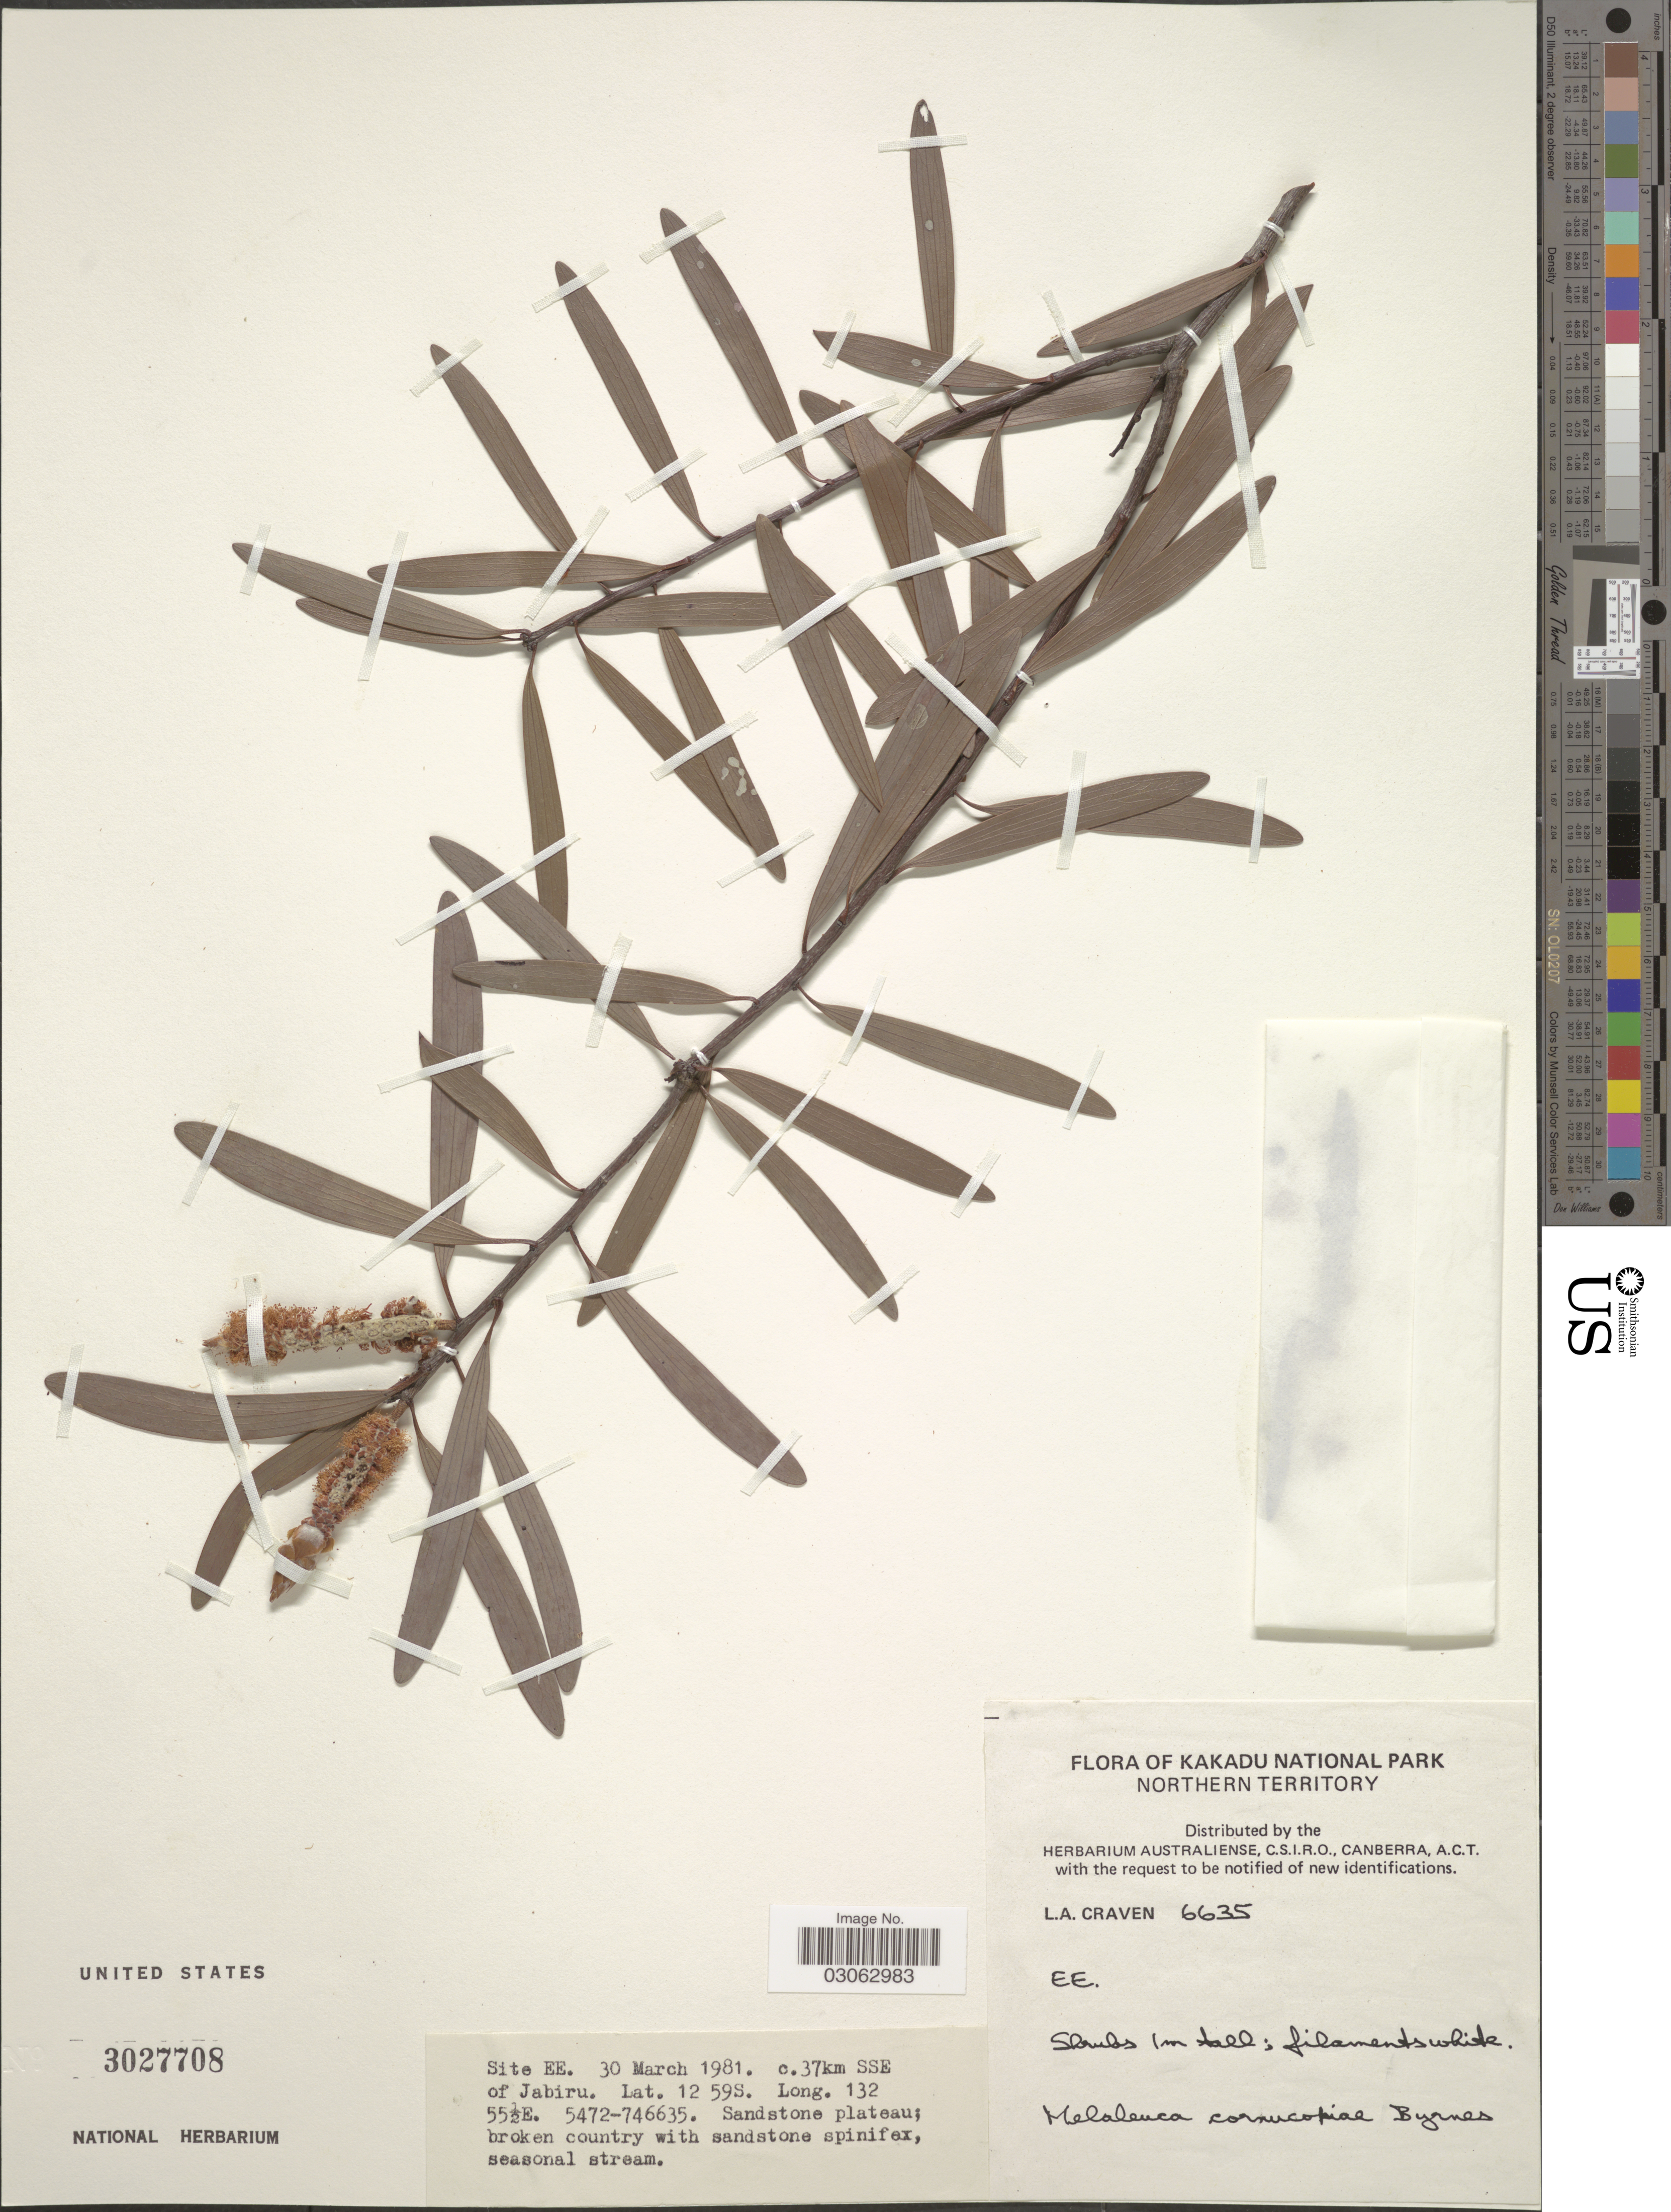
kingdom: Plantae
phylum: Tracheophyta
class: Magnoliopsida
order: Myrtales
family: Myrtaceae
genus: Melaleuca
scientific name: Melaleuca cornucopiae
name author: Byrnes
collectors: L. A. Craven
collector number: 6635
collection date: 1981-03-30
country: Canada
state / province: Northwest Territories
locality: Kakadu National Park, c. 37km SSE of Jabiru.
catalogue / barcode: US 3027708